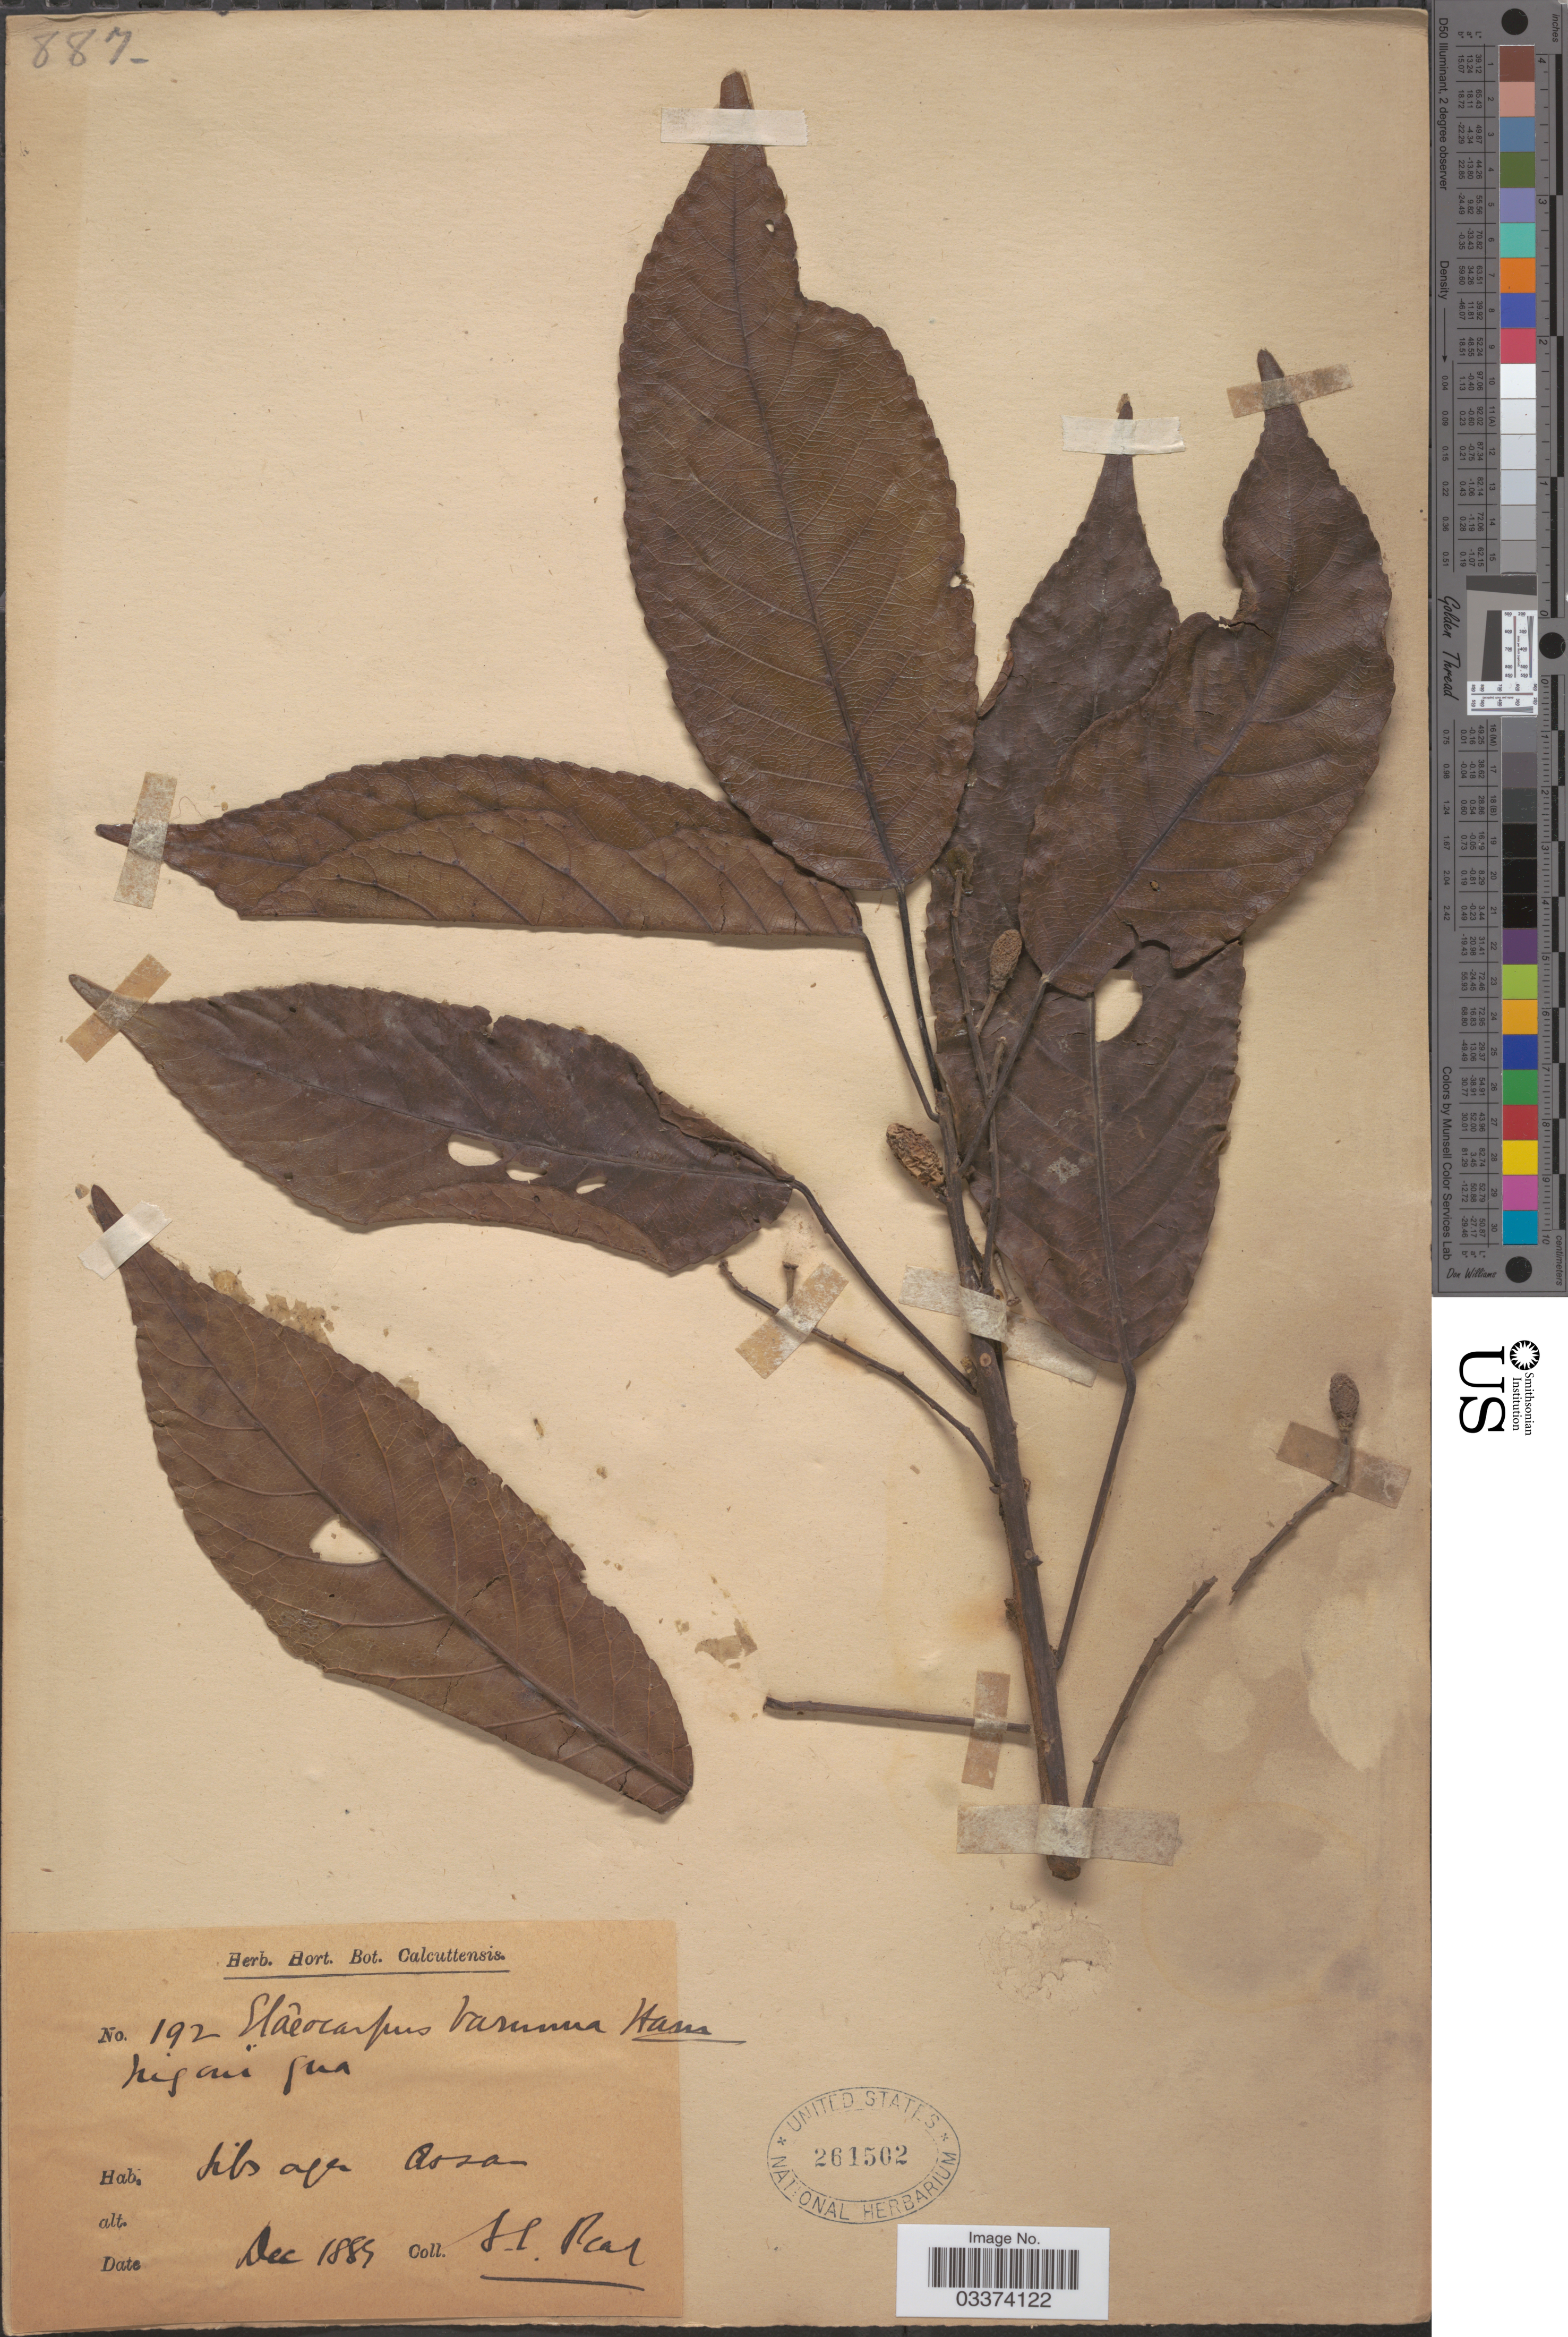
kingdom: Plantae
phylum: Tracheophyta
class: Magnoliopsida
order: Oxalidales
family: Elaeocarpaceae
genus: Elaeocarpus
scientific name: Elaeocarpus varunua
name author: Buch.-Ham. & Mast.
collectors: S. Peal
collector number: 192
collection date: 1885-12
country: India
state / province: Assam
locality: Sibsagar.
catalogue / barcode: US 261502